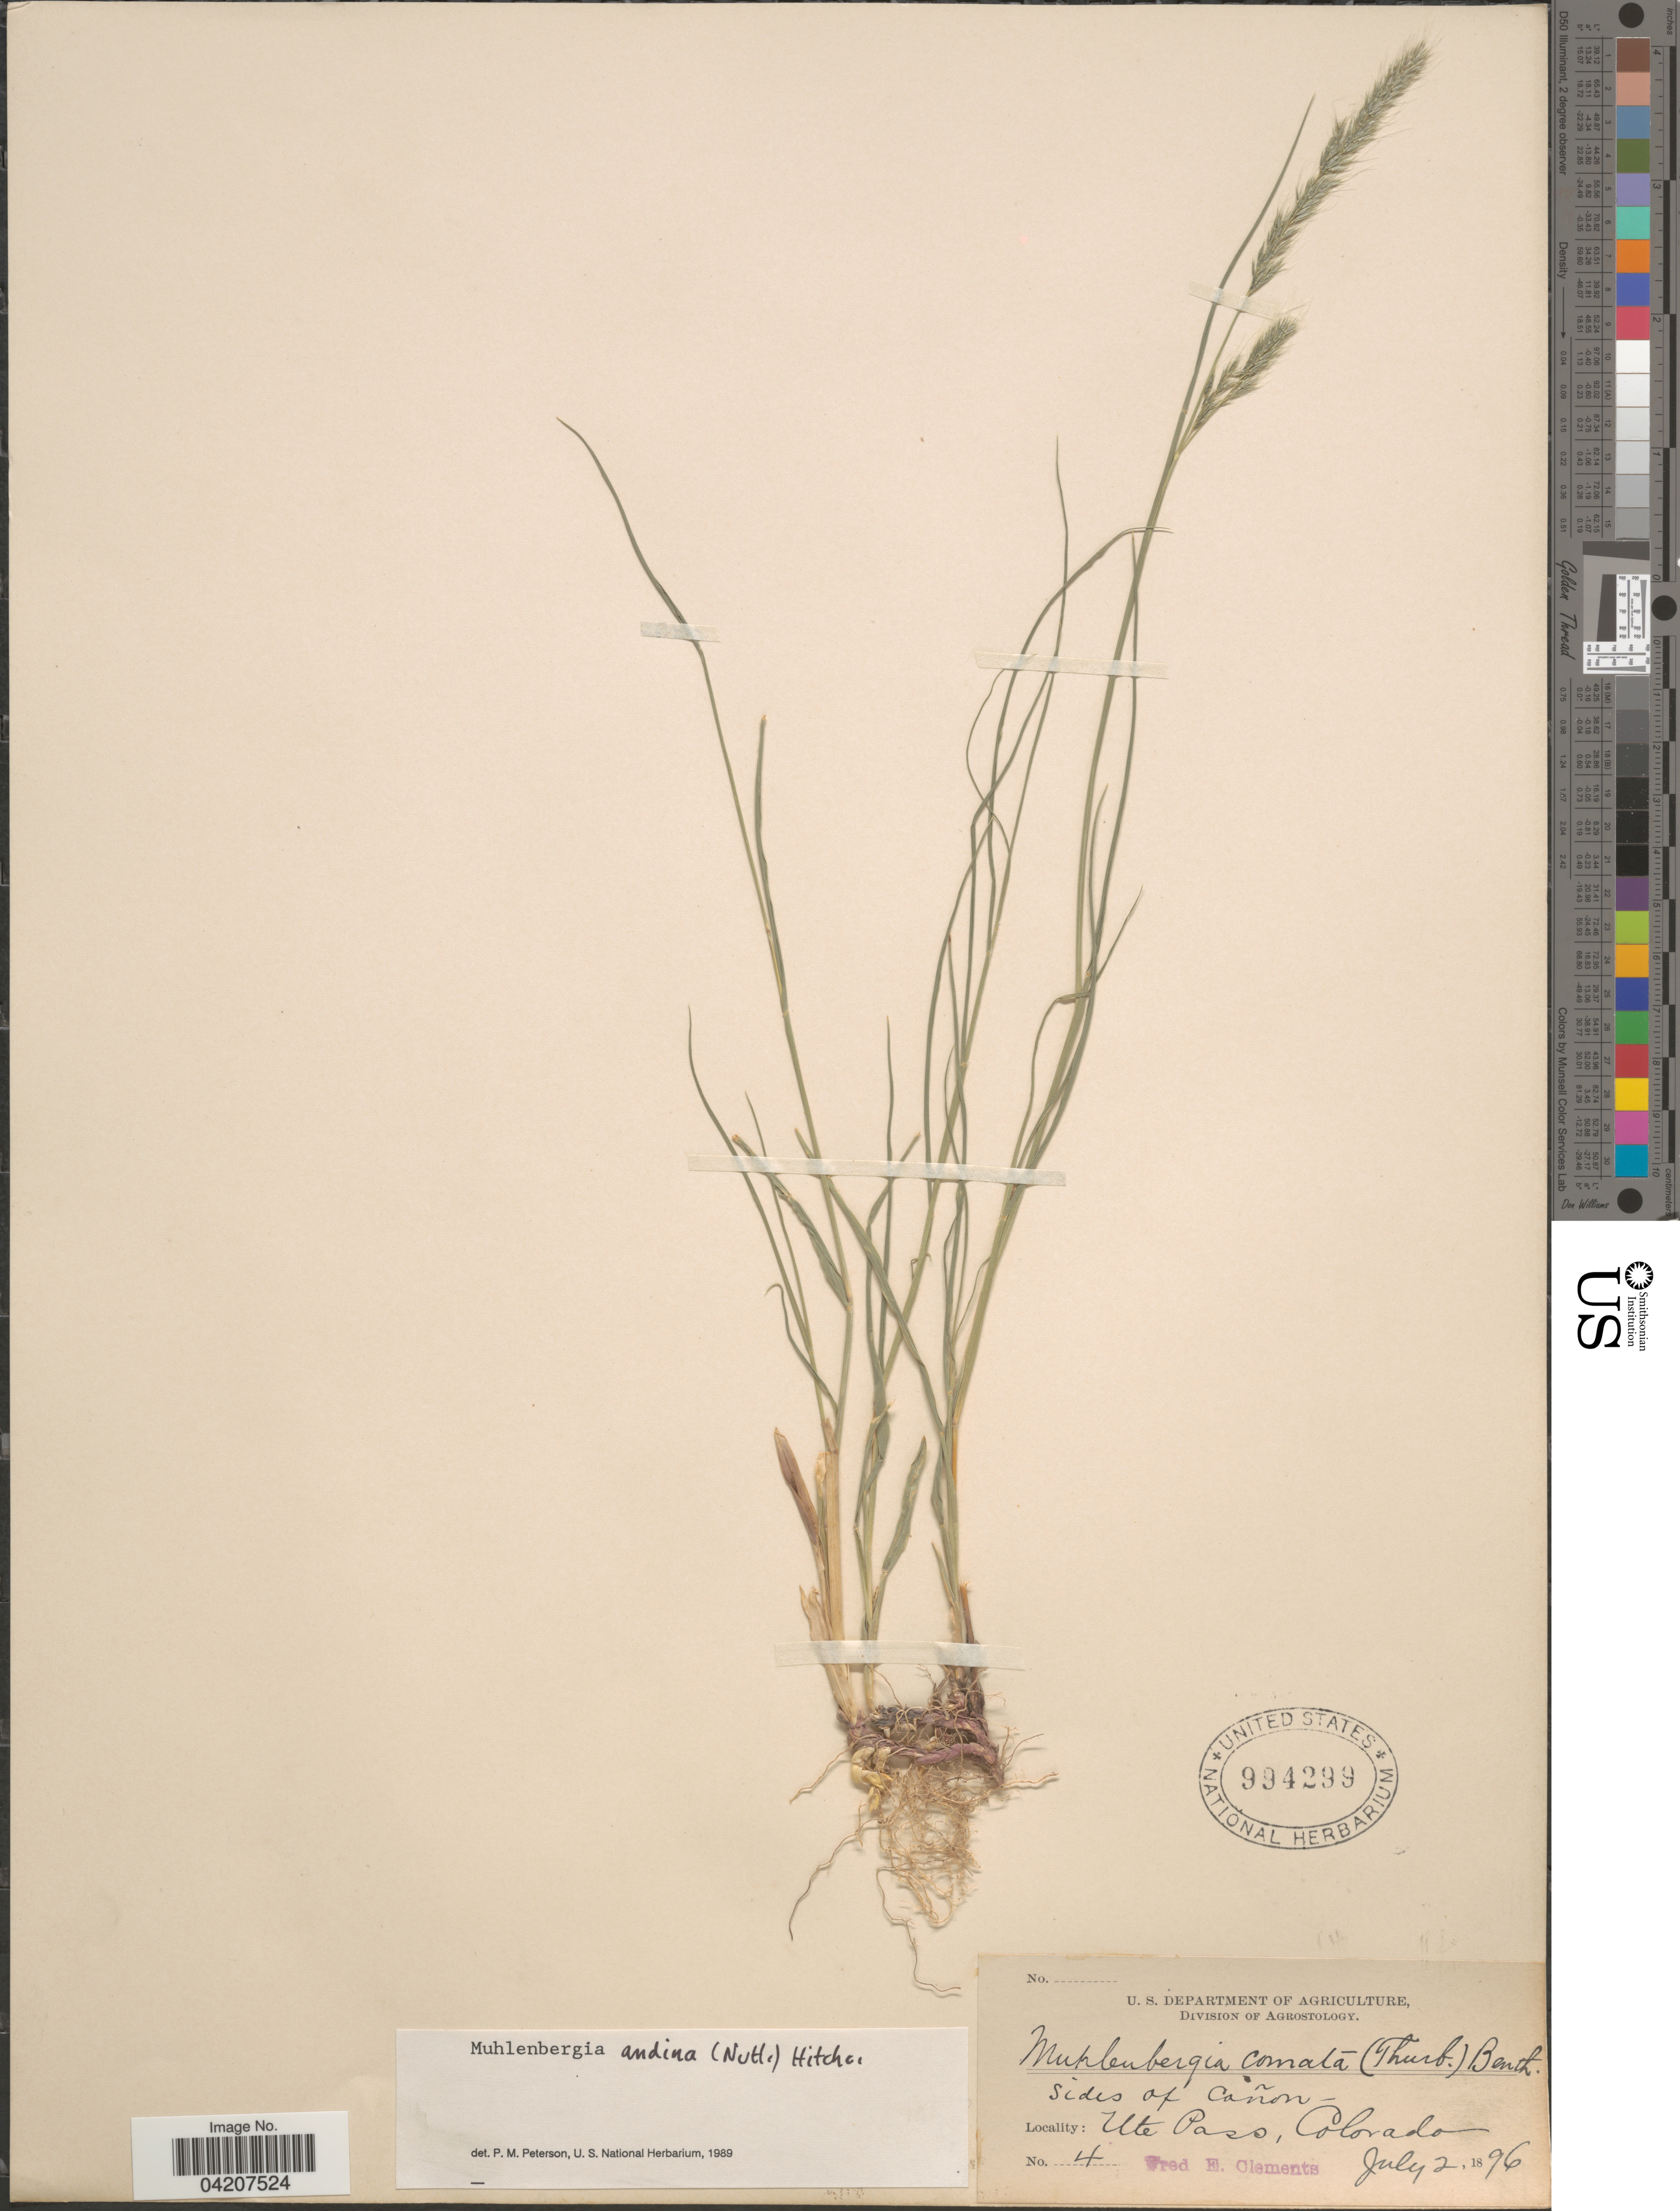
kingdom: Plantae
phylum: Tracheophyta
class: Liliopsida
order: Poales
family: Poaceae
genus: Muhlenbergia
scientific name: Muhlenbergia andina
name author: (Nutt.) Hitchc.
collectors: F. E. Clements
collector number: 4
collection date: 1896-07-02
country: United States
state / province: Colorado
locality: Sides of Cañon. Ute Paso.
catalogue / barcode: US 994299